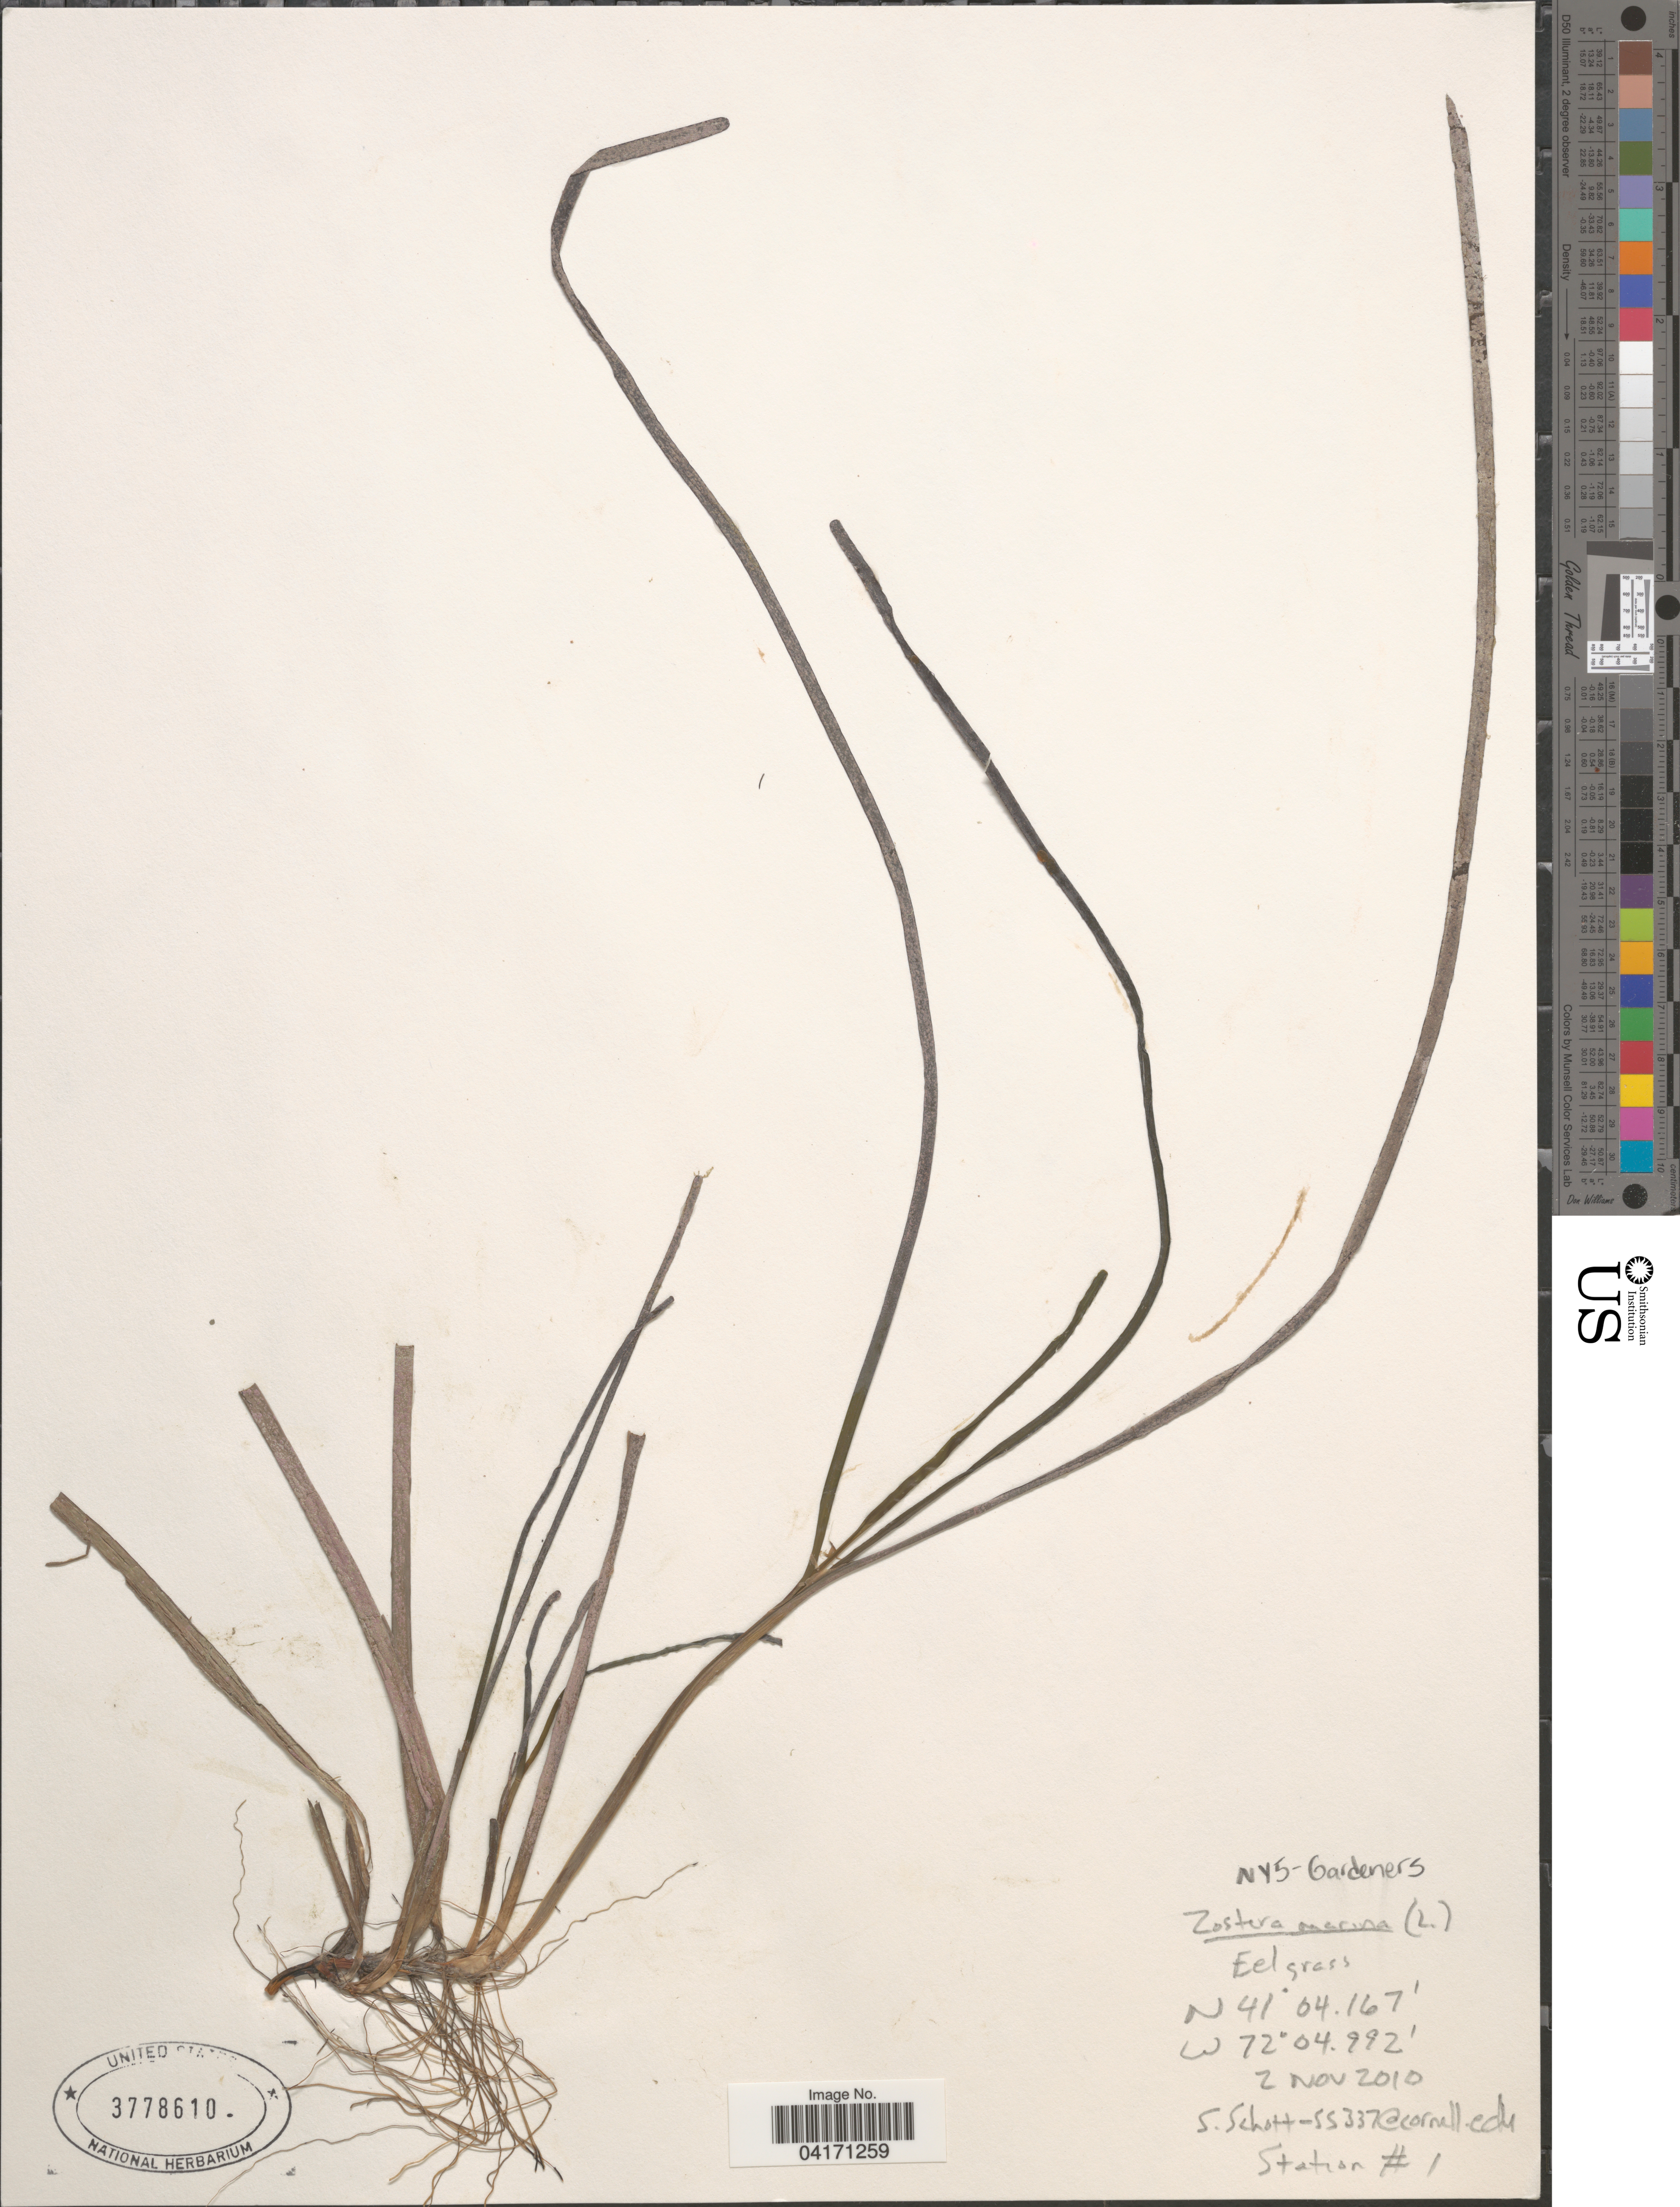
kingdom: Plantae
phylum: Tracheophyta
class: Liliopsida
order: Alismatales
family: Zosteraceae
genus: Zostera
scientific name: Zostera marina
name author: L.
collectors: S. Schott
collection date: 2010-11-02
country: United States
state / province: New York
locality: NY5-Gardeners. Station #1.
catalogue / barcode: US 3778610